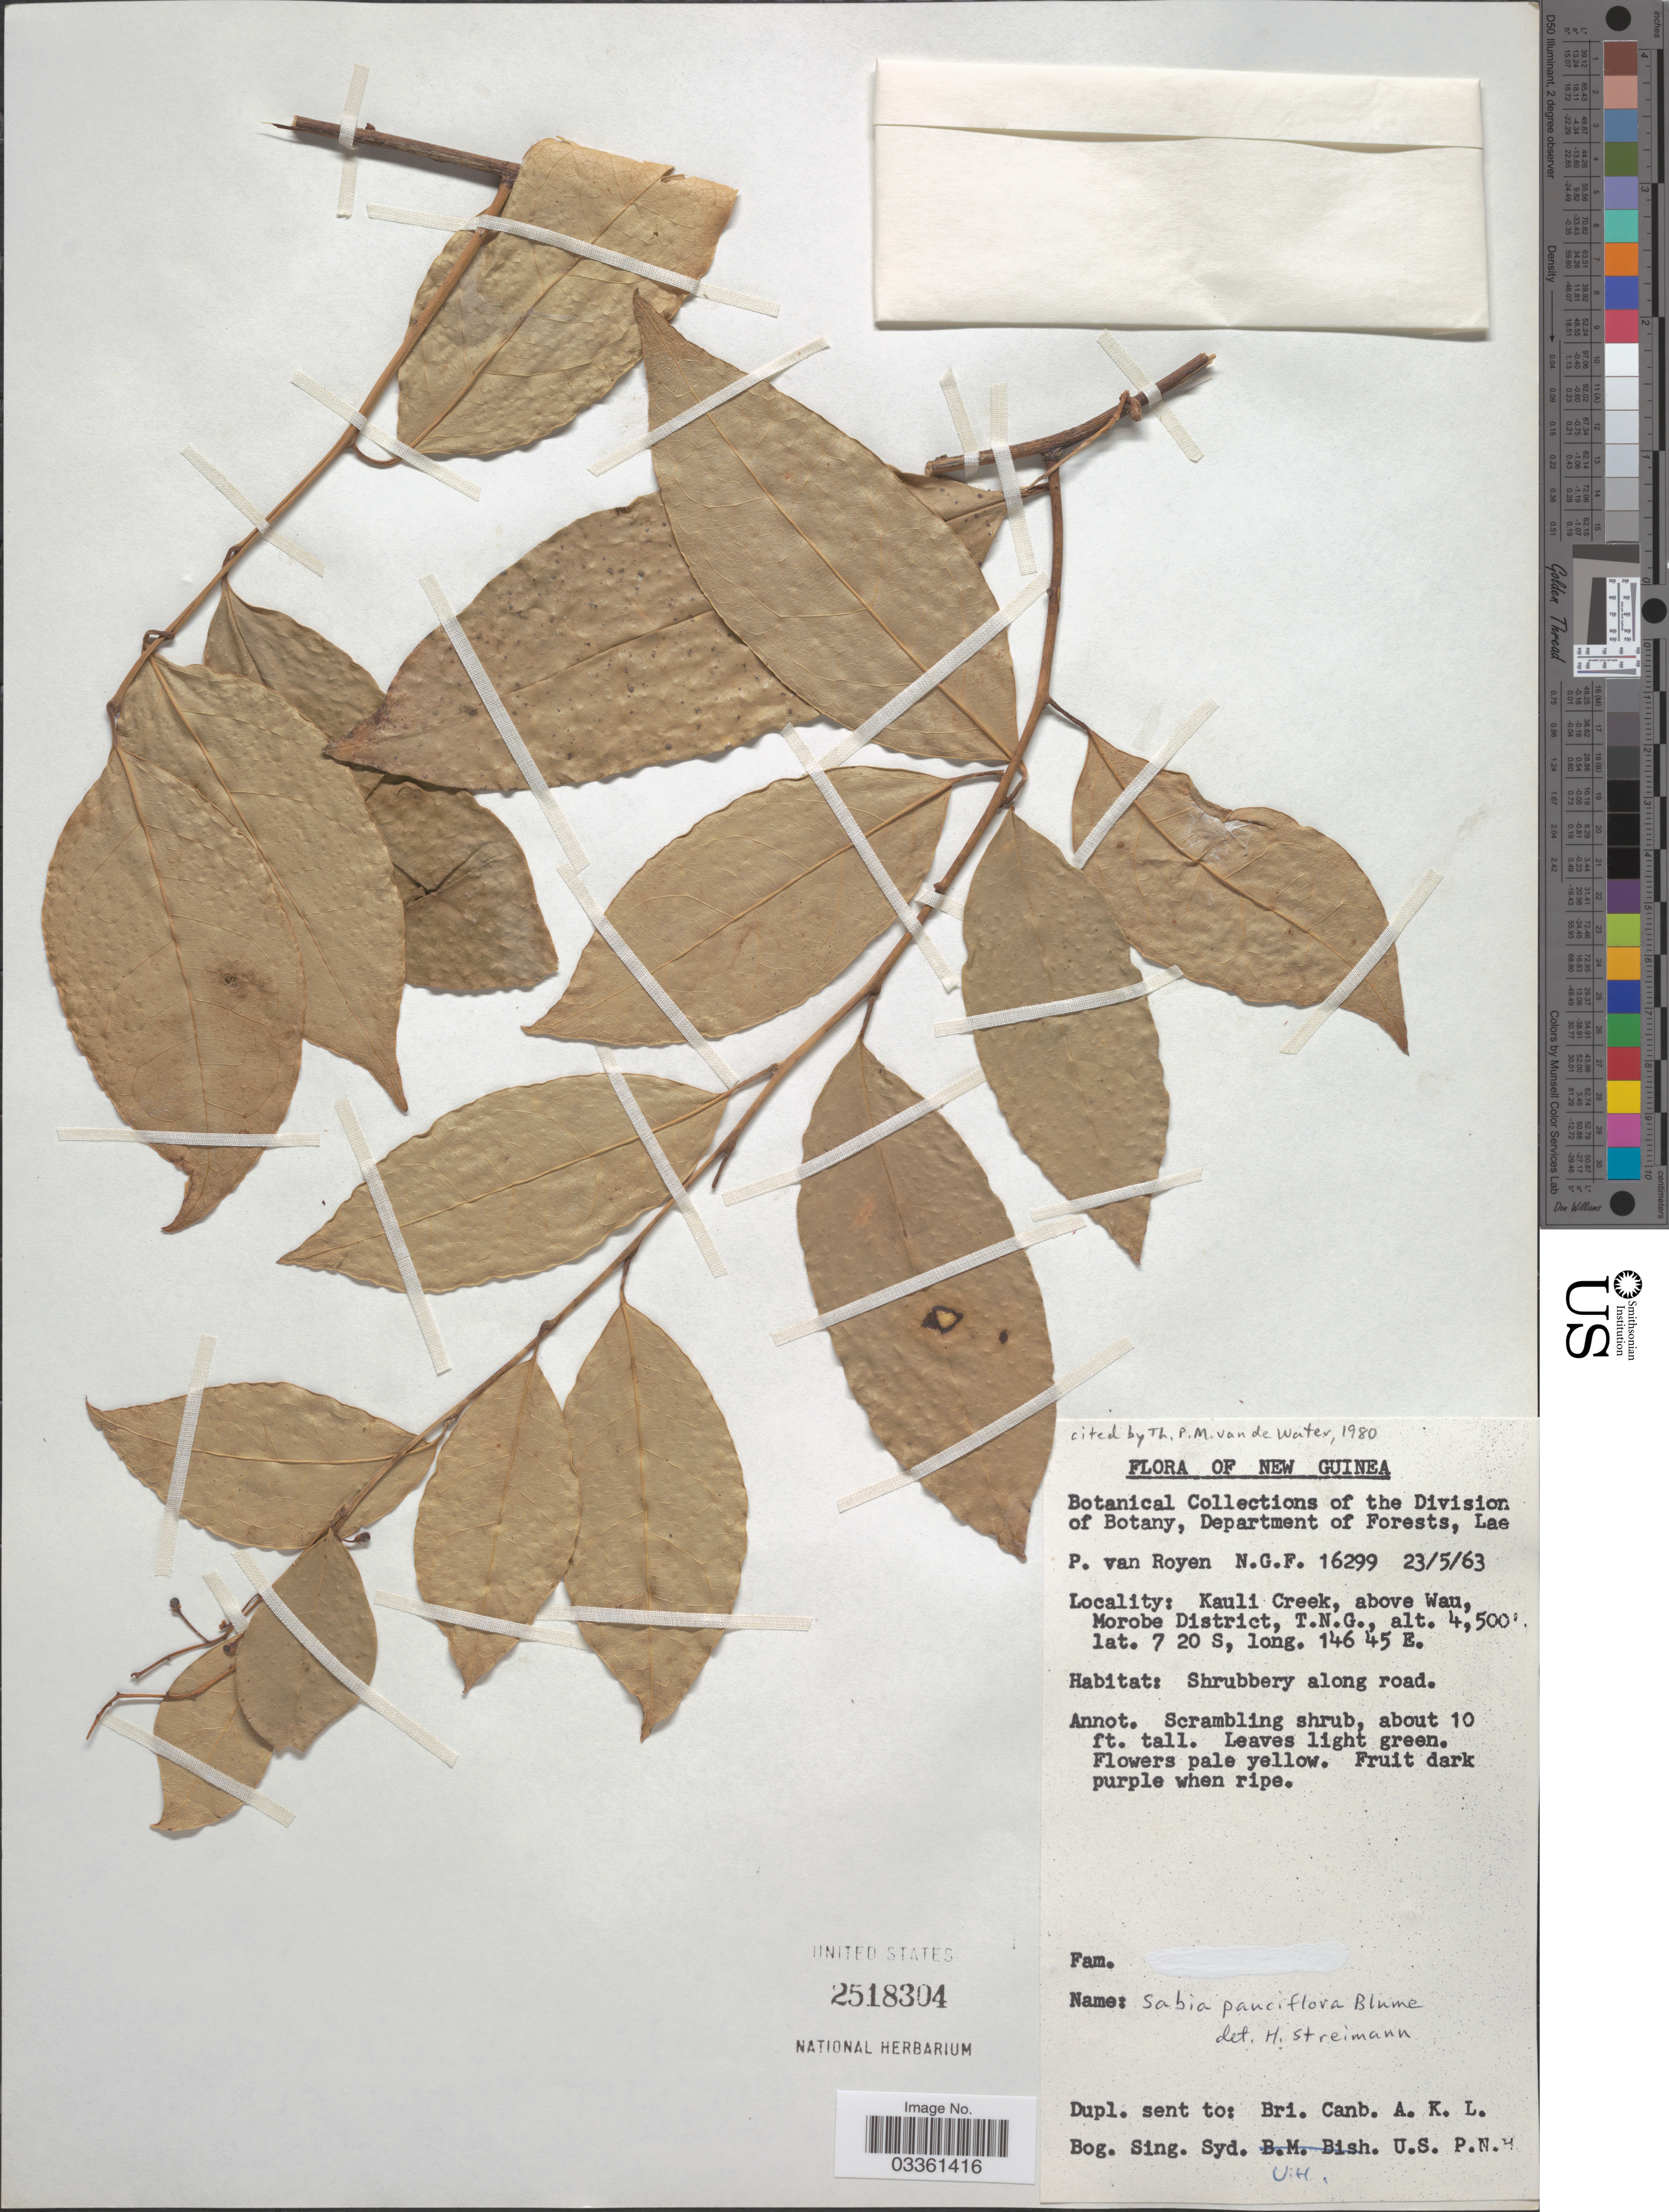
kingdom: Plantae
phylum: Tracheophyta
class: Magnoliopsida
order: Proteales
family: Sabiaceae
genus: Sabia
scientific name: Sabia pauciflora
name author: Blume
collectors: P. van Royen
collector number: N.G.F. 16299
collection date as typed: Transcribed d/m/y: 23/5/63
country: Papua New Guinea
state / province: Morobe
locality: New Guinea. Kauli Creek, above Wau, Morobe District, T.N.G.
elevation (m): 1372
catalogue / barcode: US 2518304